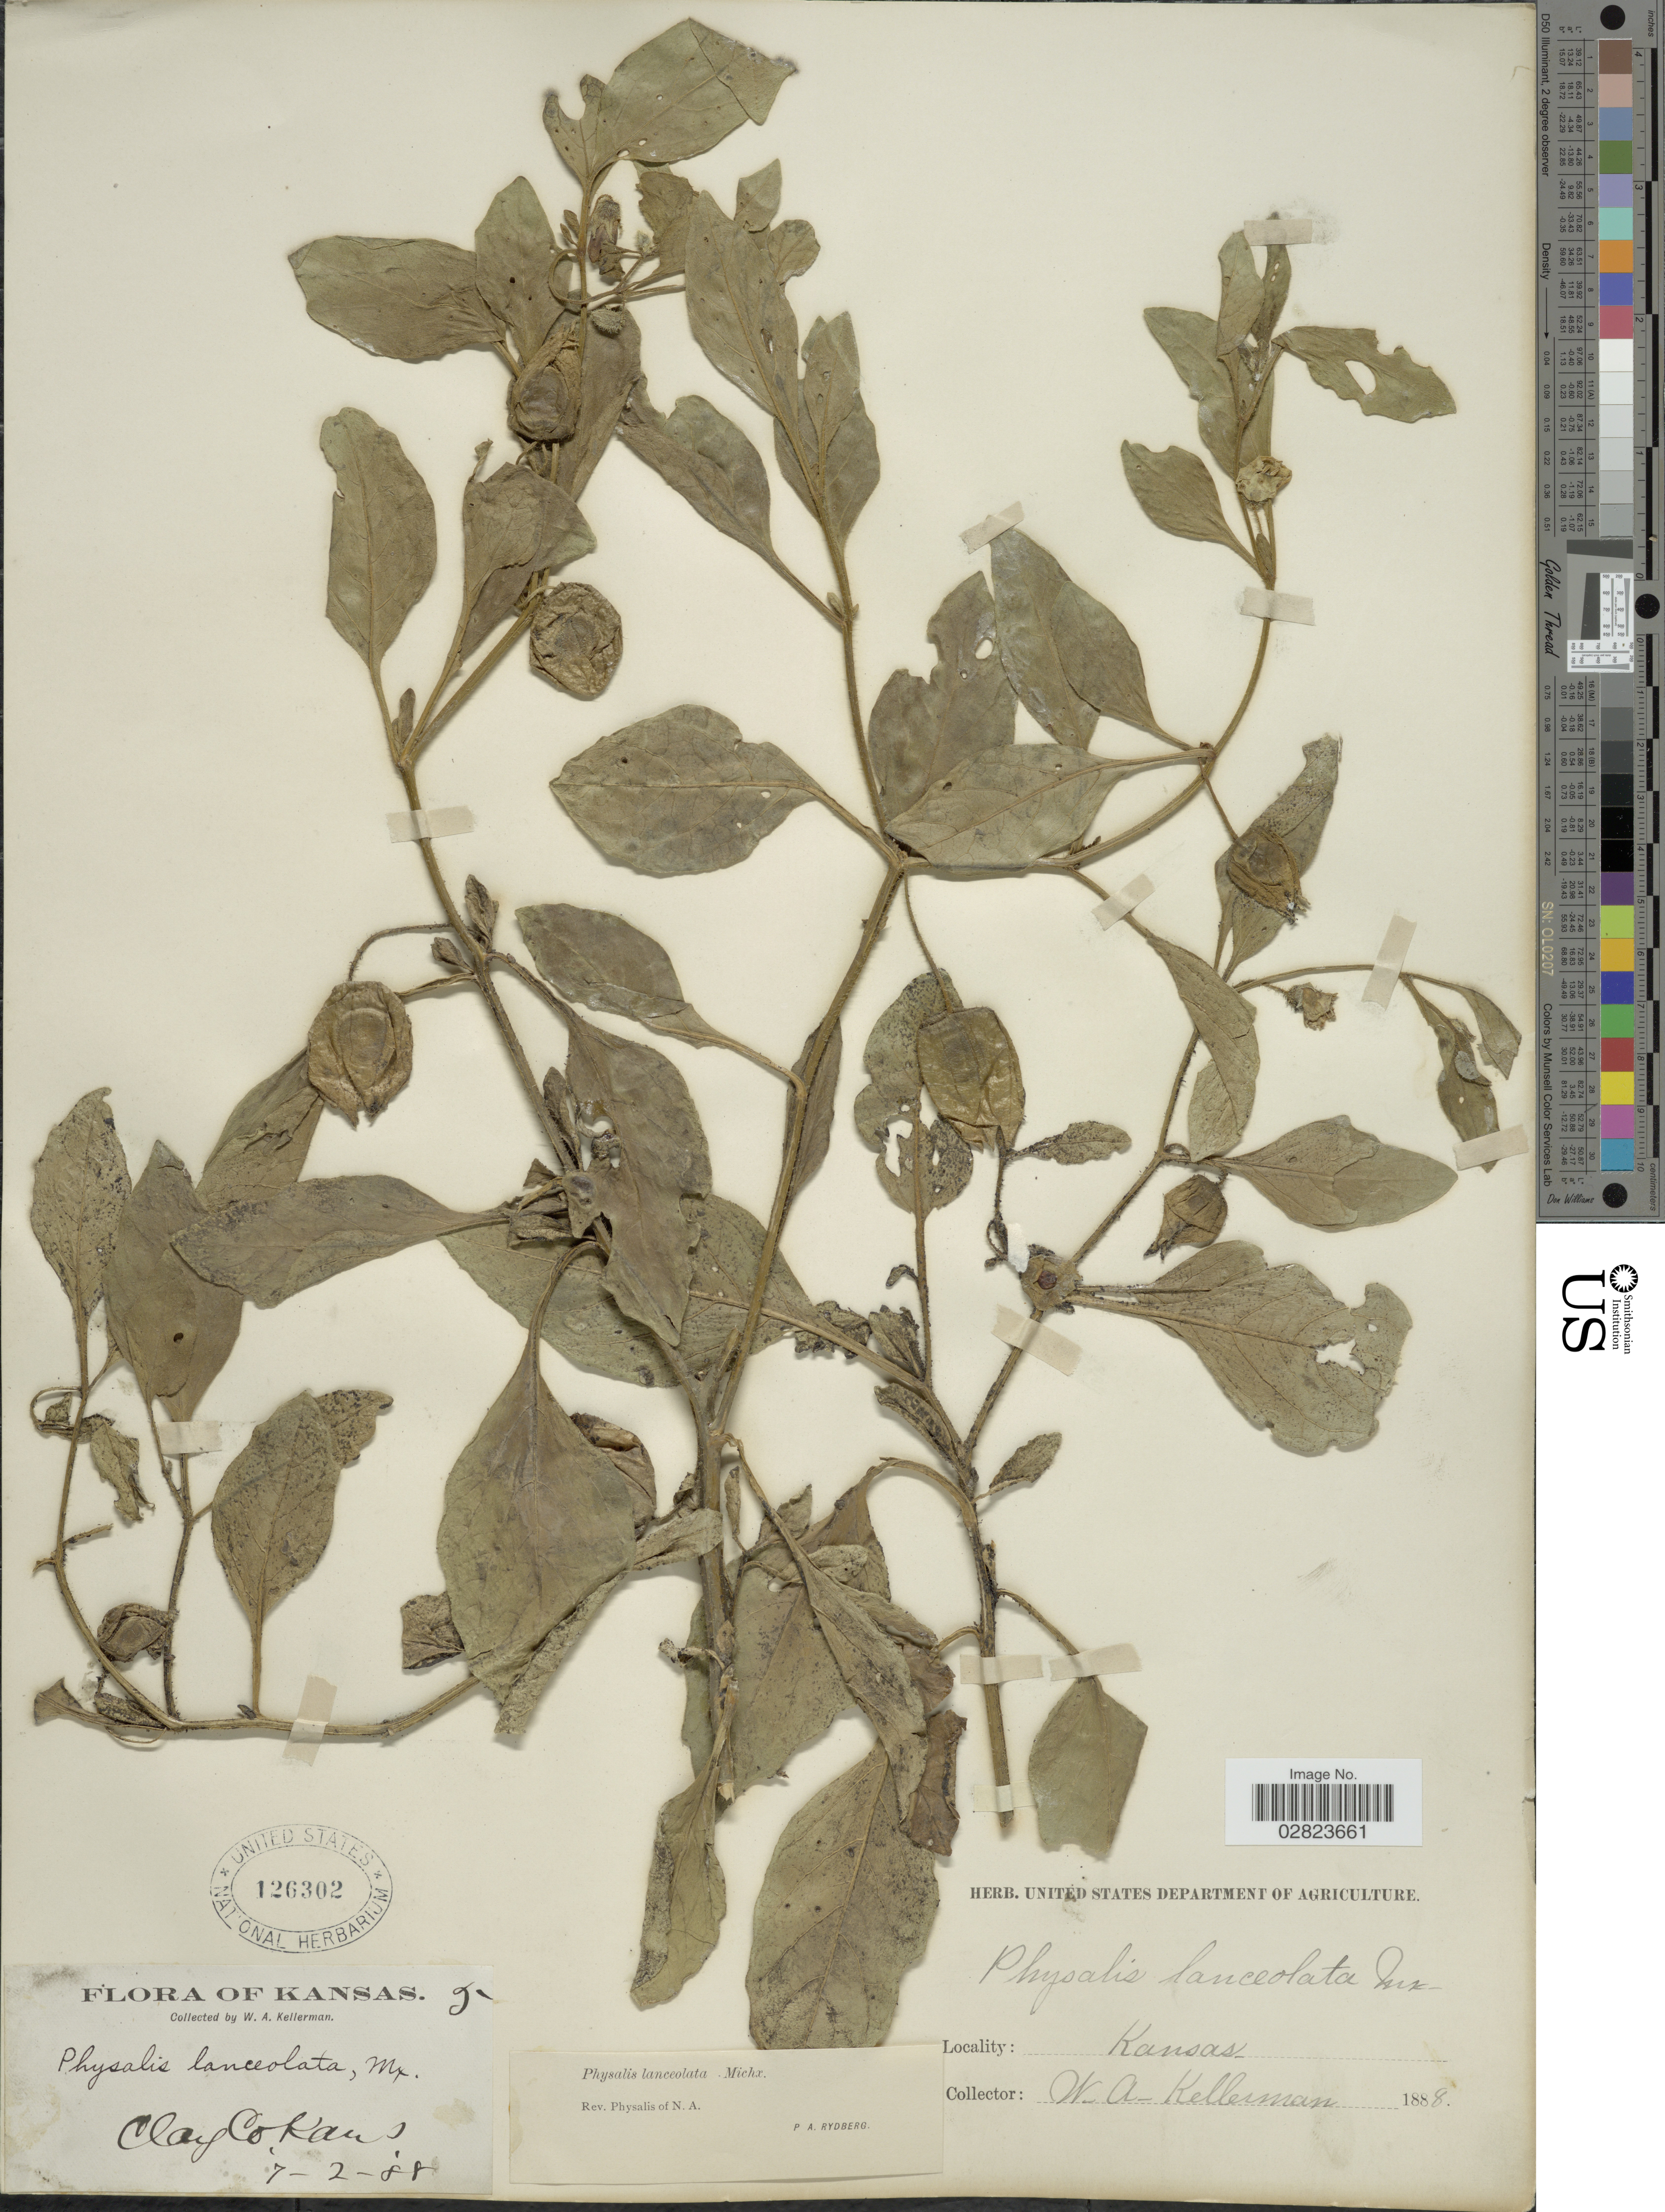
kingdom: Plantae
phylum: Tracheophyta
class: Magnoliopsida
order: Solanales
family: Solanaceae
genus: Physalis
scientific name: Physalis lanceolata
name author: Michx.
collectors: W. Kellerman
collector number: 5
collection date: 1888-07-02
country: United States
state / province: Kansas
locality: Clay Co.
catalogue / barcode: US 126302